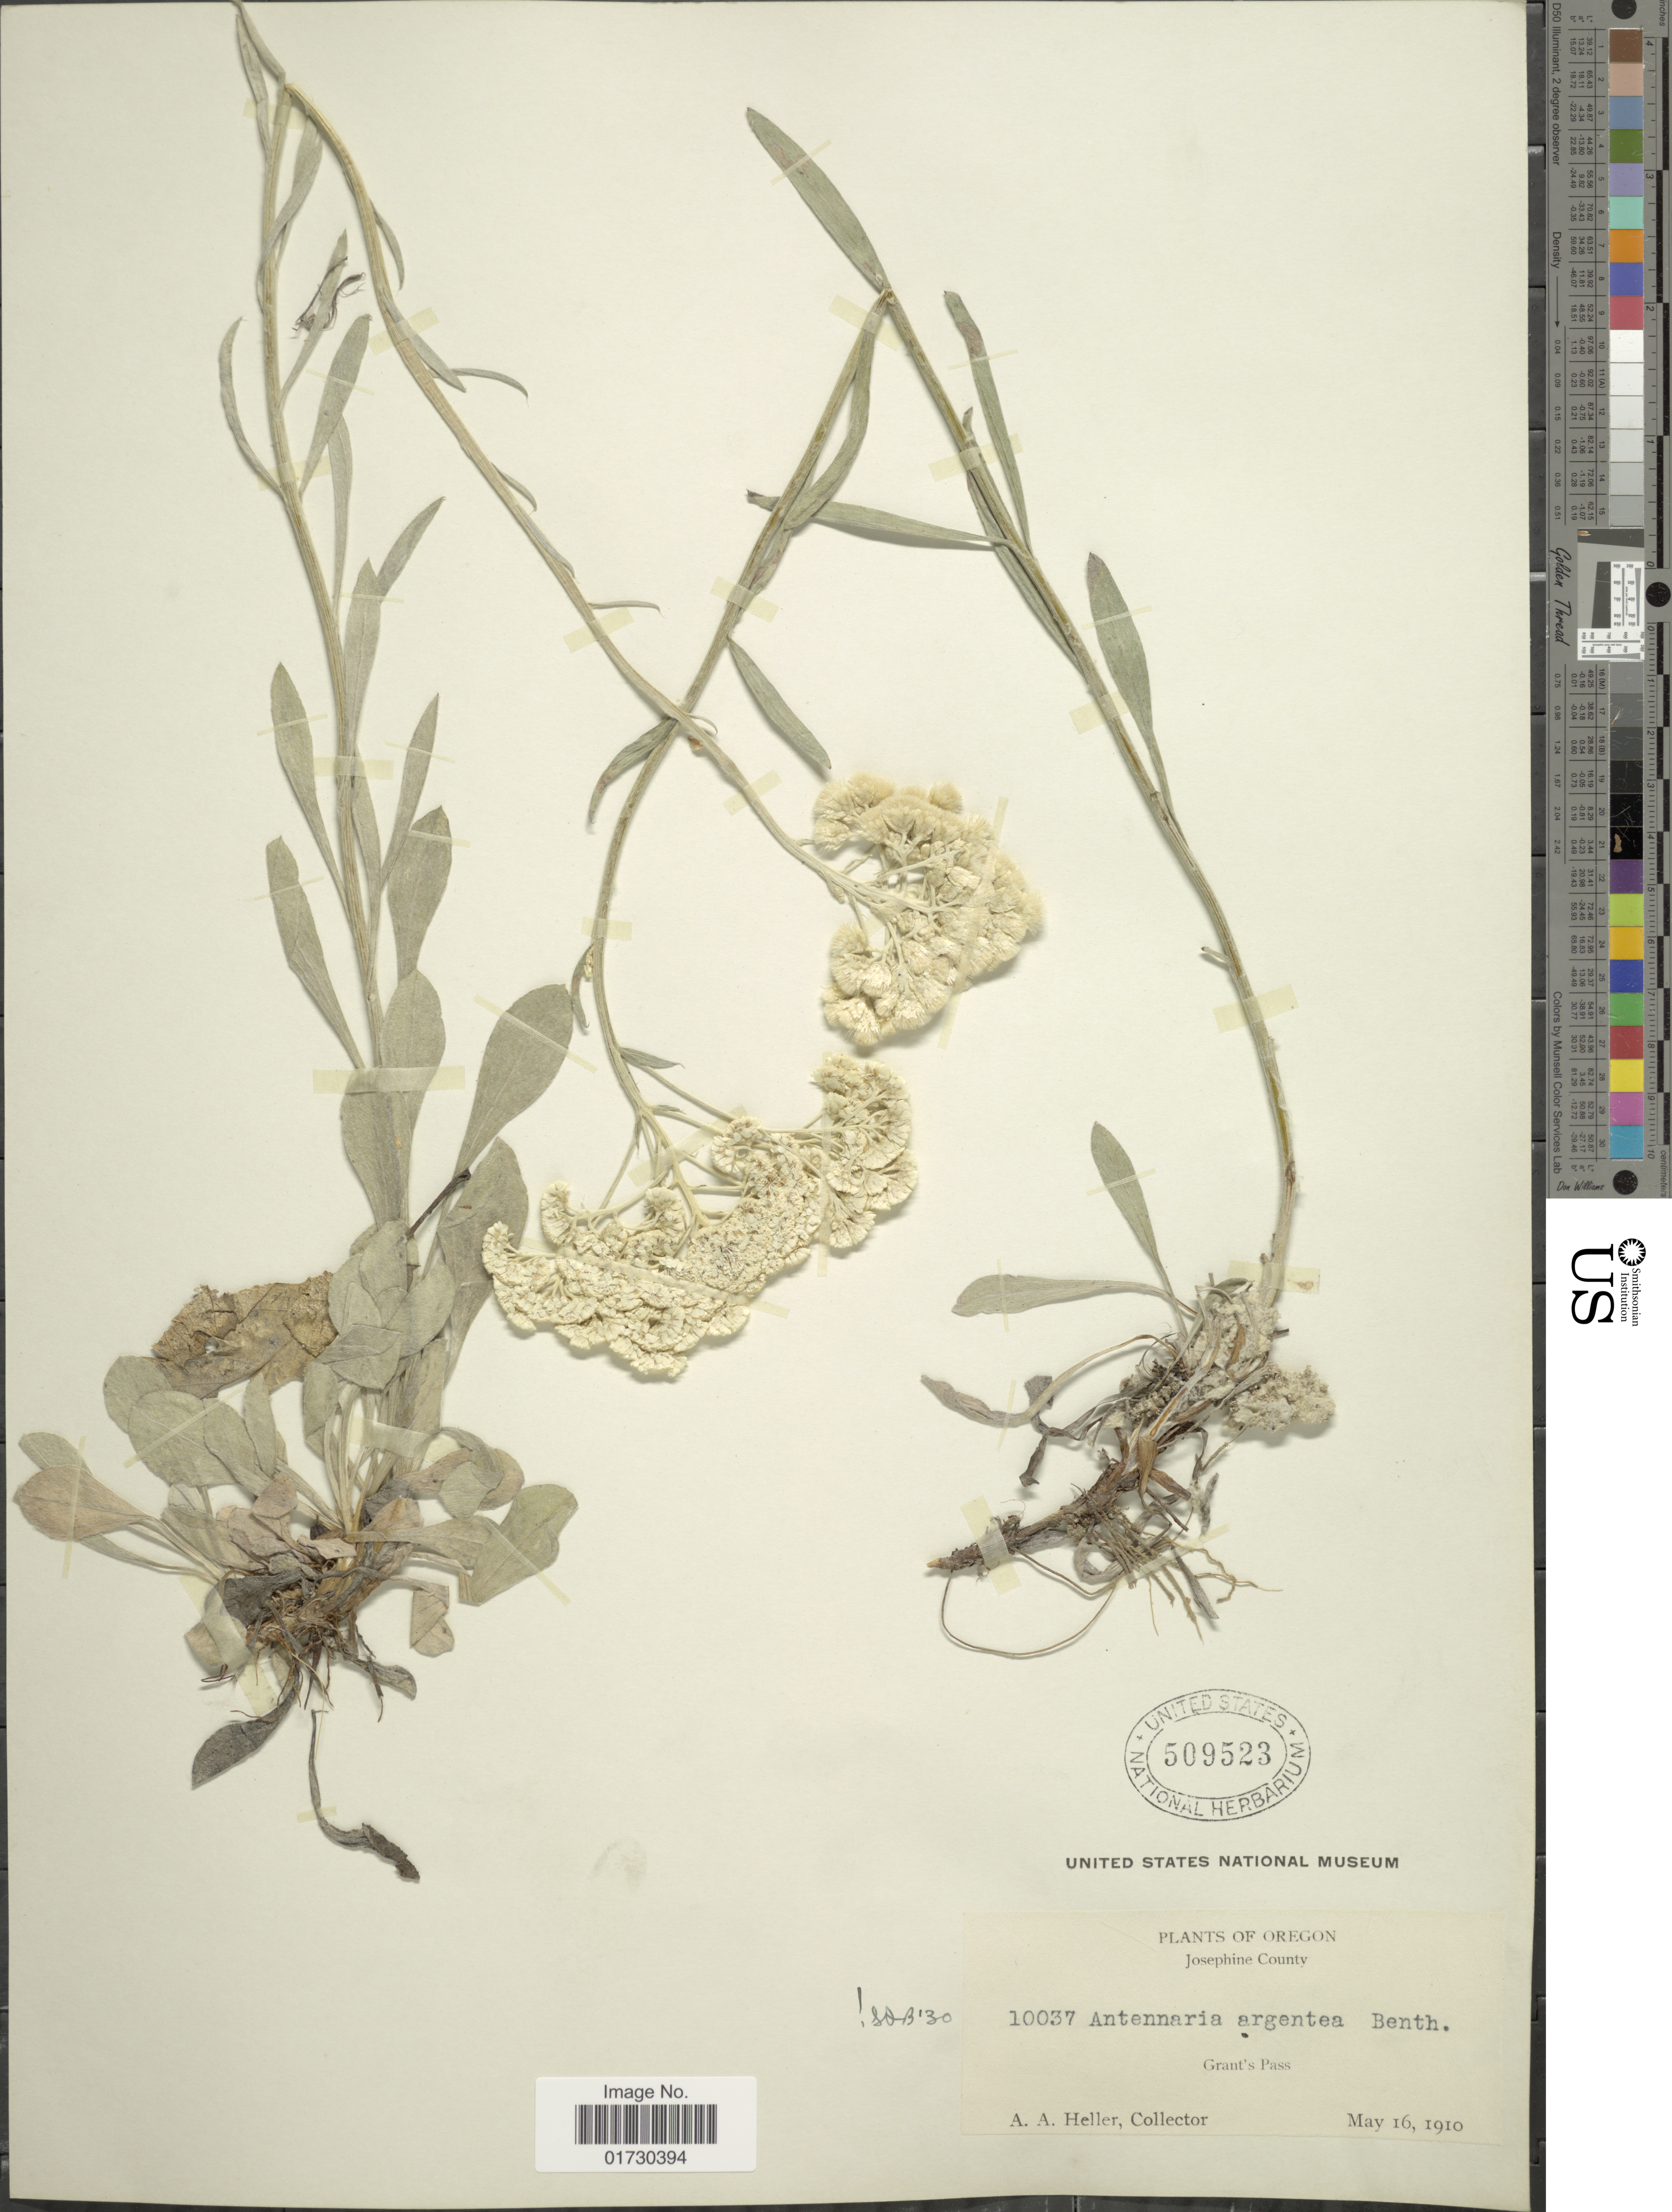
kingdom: Plantae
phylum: Tracheophyta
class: Magnoliopsida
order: Asterales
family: Asteraceae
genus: Antennaria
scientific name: Antennaria argentea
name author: Benth.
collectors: A. A. Heller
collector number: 10037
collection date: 1910-05-16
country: United States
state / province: Oregon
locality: Josephine County, Grant's Pass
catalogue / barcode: US 509523